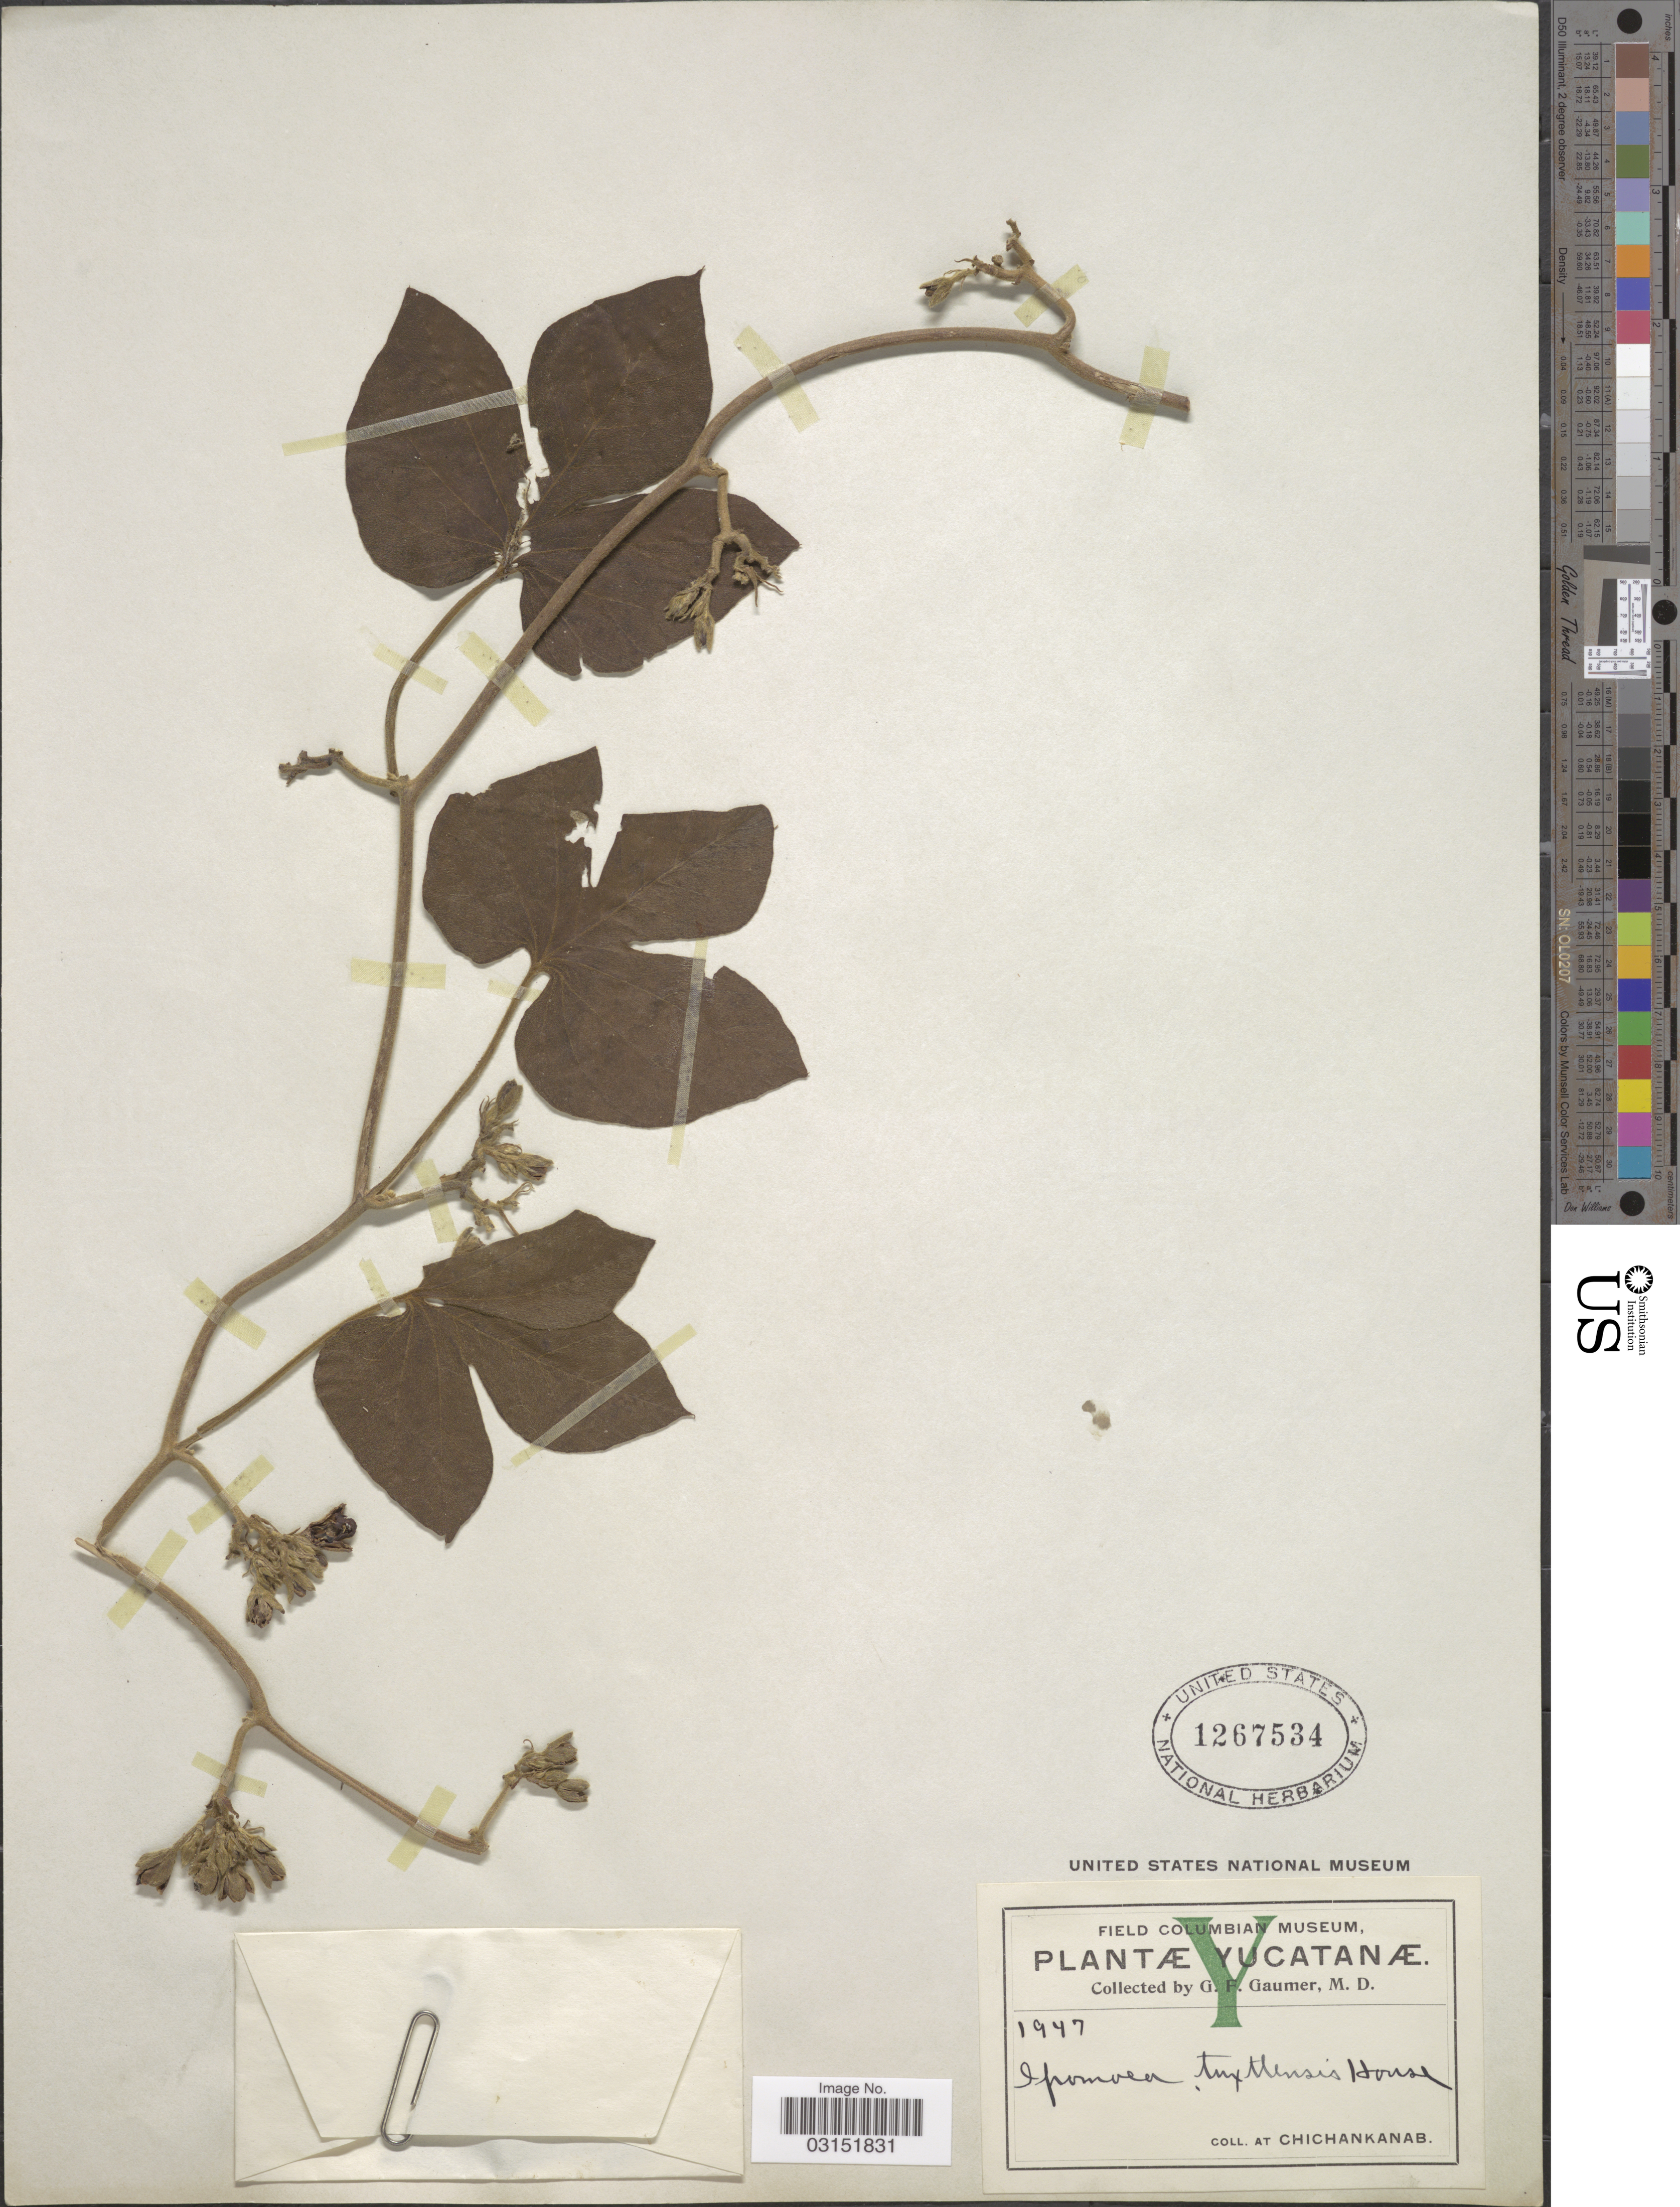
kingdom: Plantae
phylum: Tracheophyta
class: Magnoliopsida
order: Solanales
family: Convolvulaceae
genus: Ipomoea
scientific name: Ipomoea tuxtlensis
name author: House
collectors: G. F. Gaumer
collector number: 1947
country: Mexico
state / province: Yucatán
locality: At Chichankanab.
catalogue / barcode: US 1267534